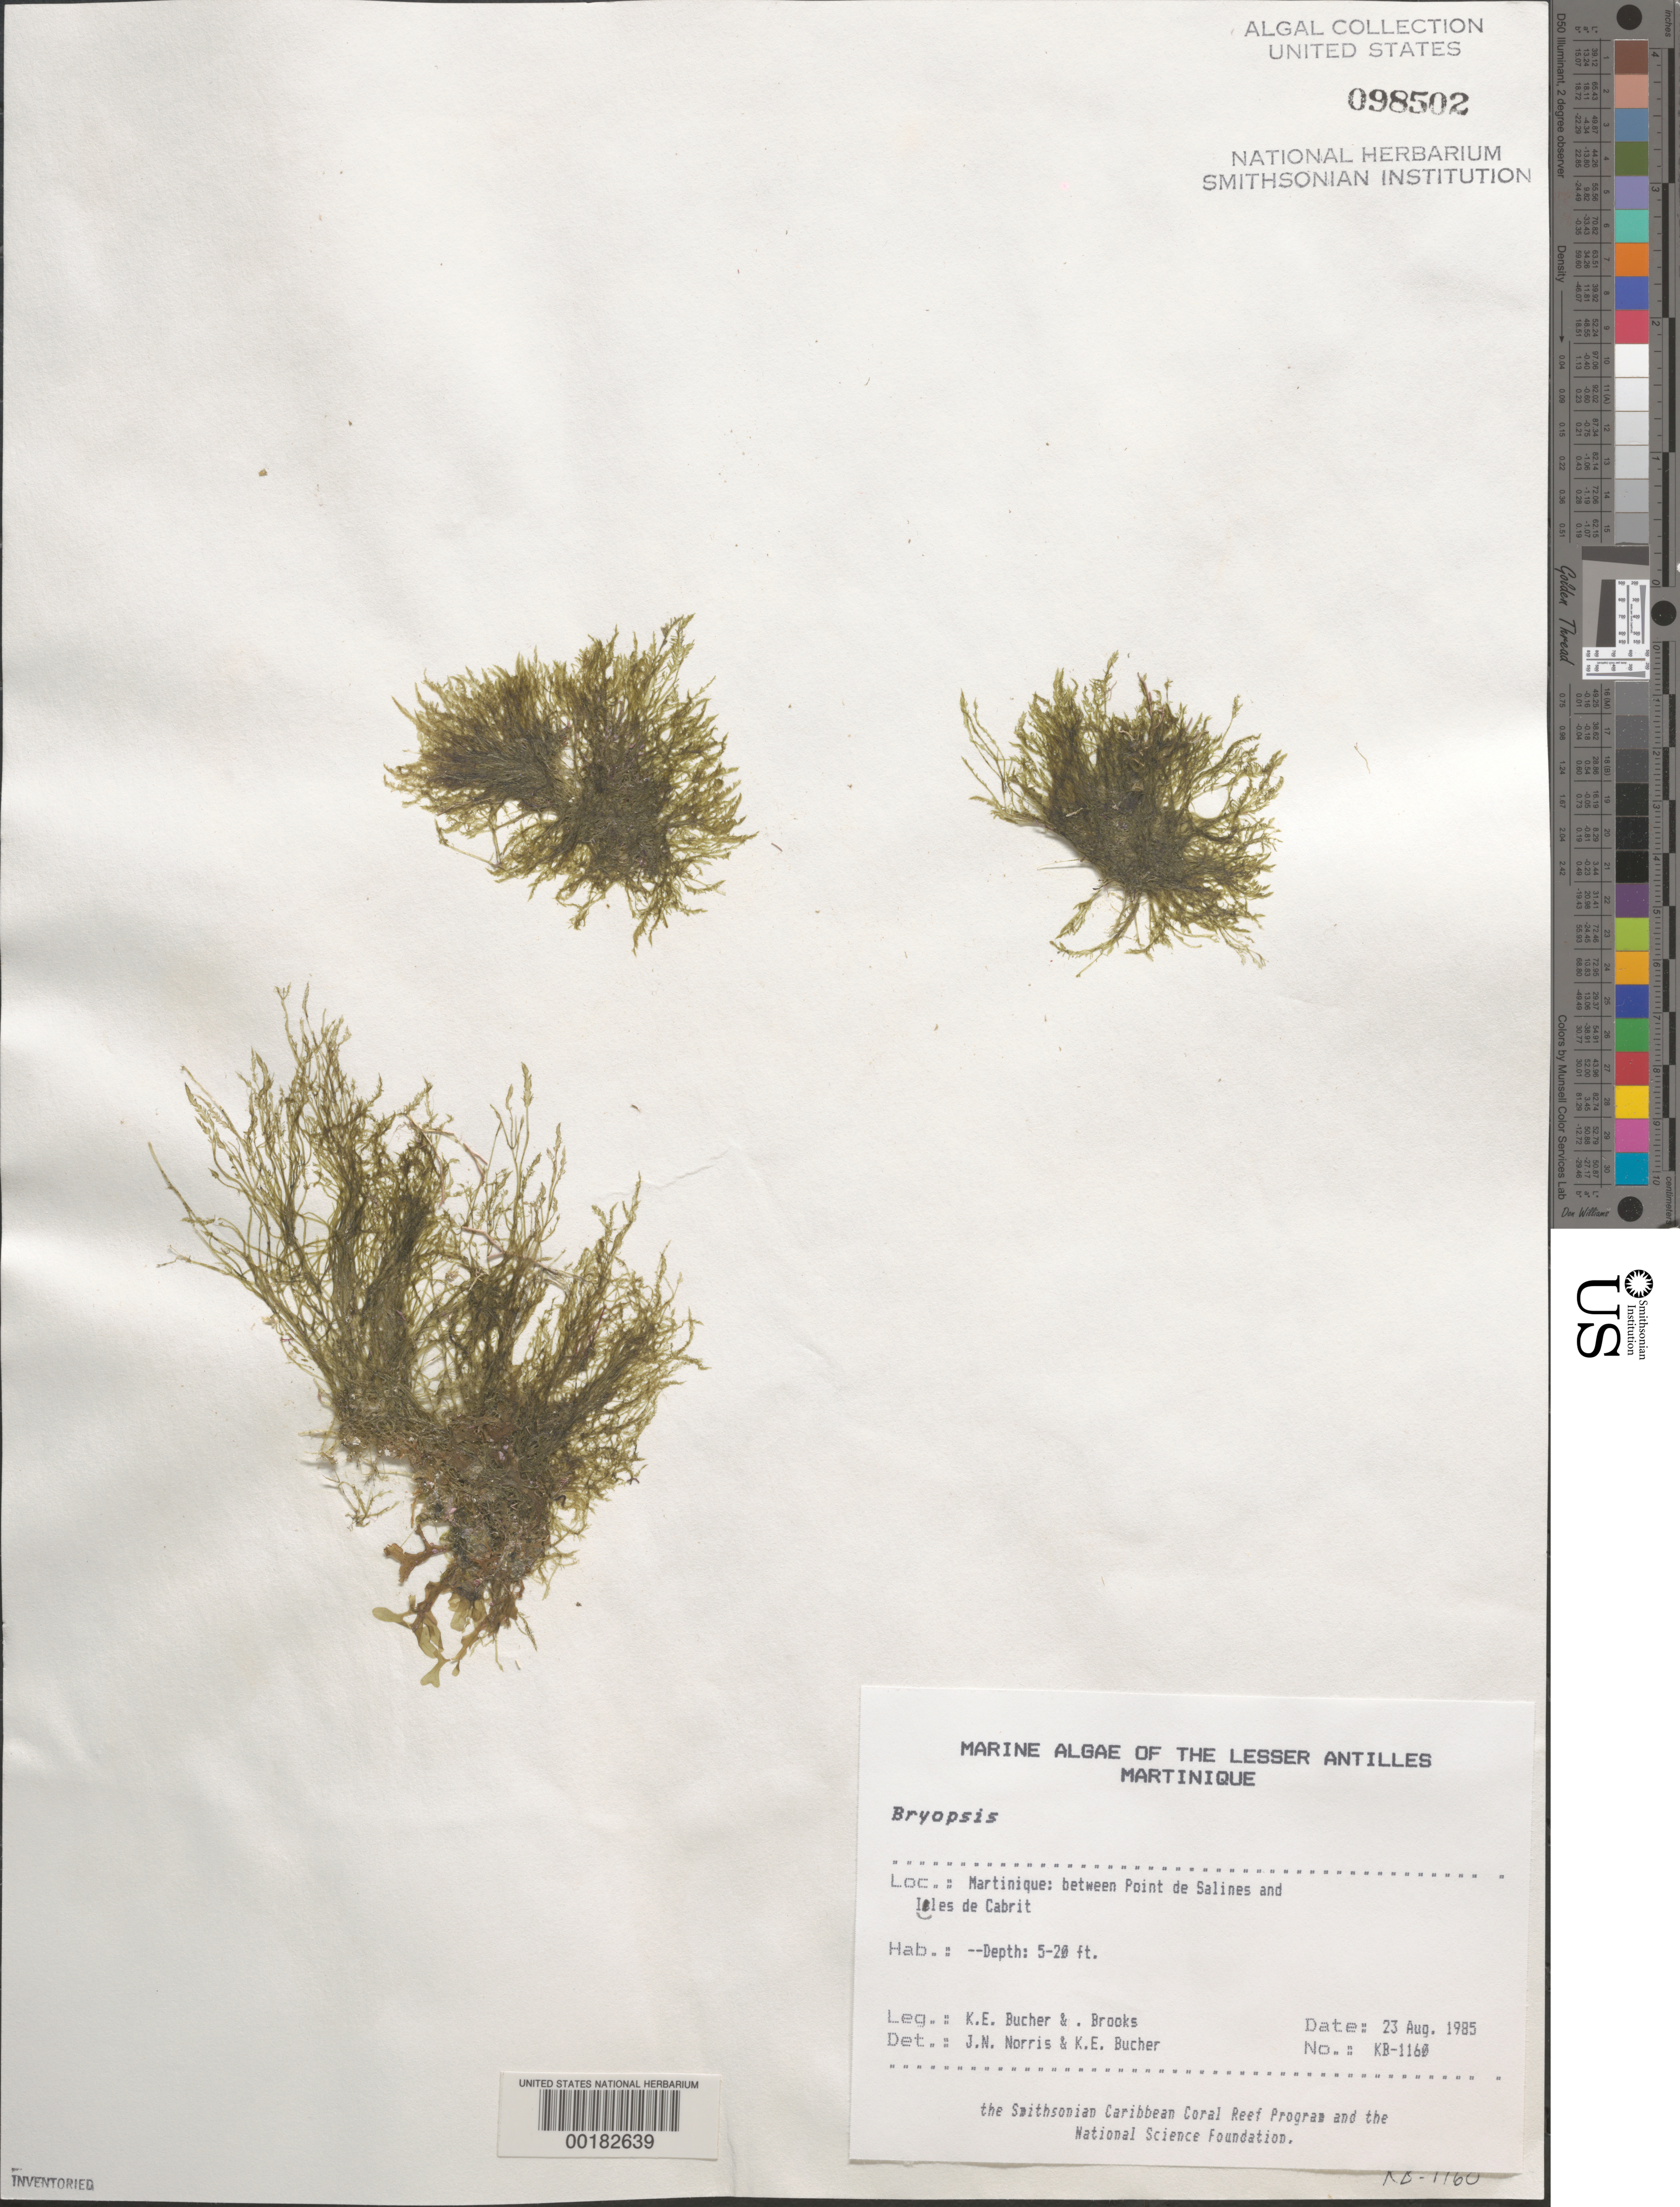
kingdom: Plantae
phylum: Chlorophyta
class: Ulvophyceae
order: Bryopsidales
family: Bryopsidaceae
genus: Bryopsis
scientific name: Bryopsis sp.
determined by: Norris, J. N.; Bucher, K. E.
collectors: K. E. Bucher & B. Brooks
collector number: Kb-1160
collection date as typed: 23 Aug 1985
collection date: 1985-08-23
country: Martinique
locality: Between Pointe de Salines and Iles de Cabrit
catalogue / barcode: US 98502